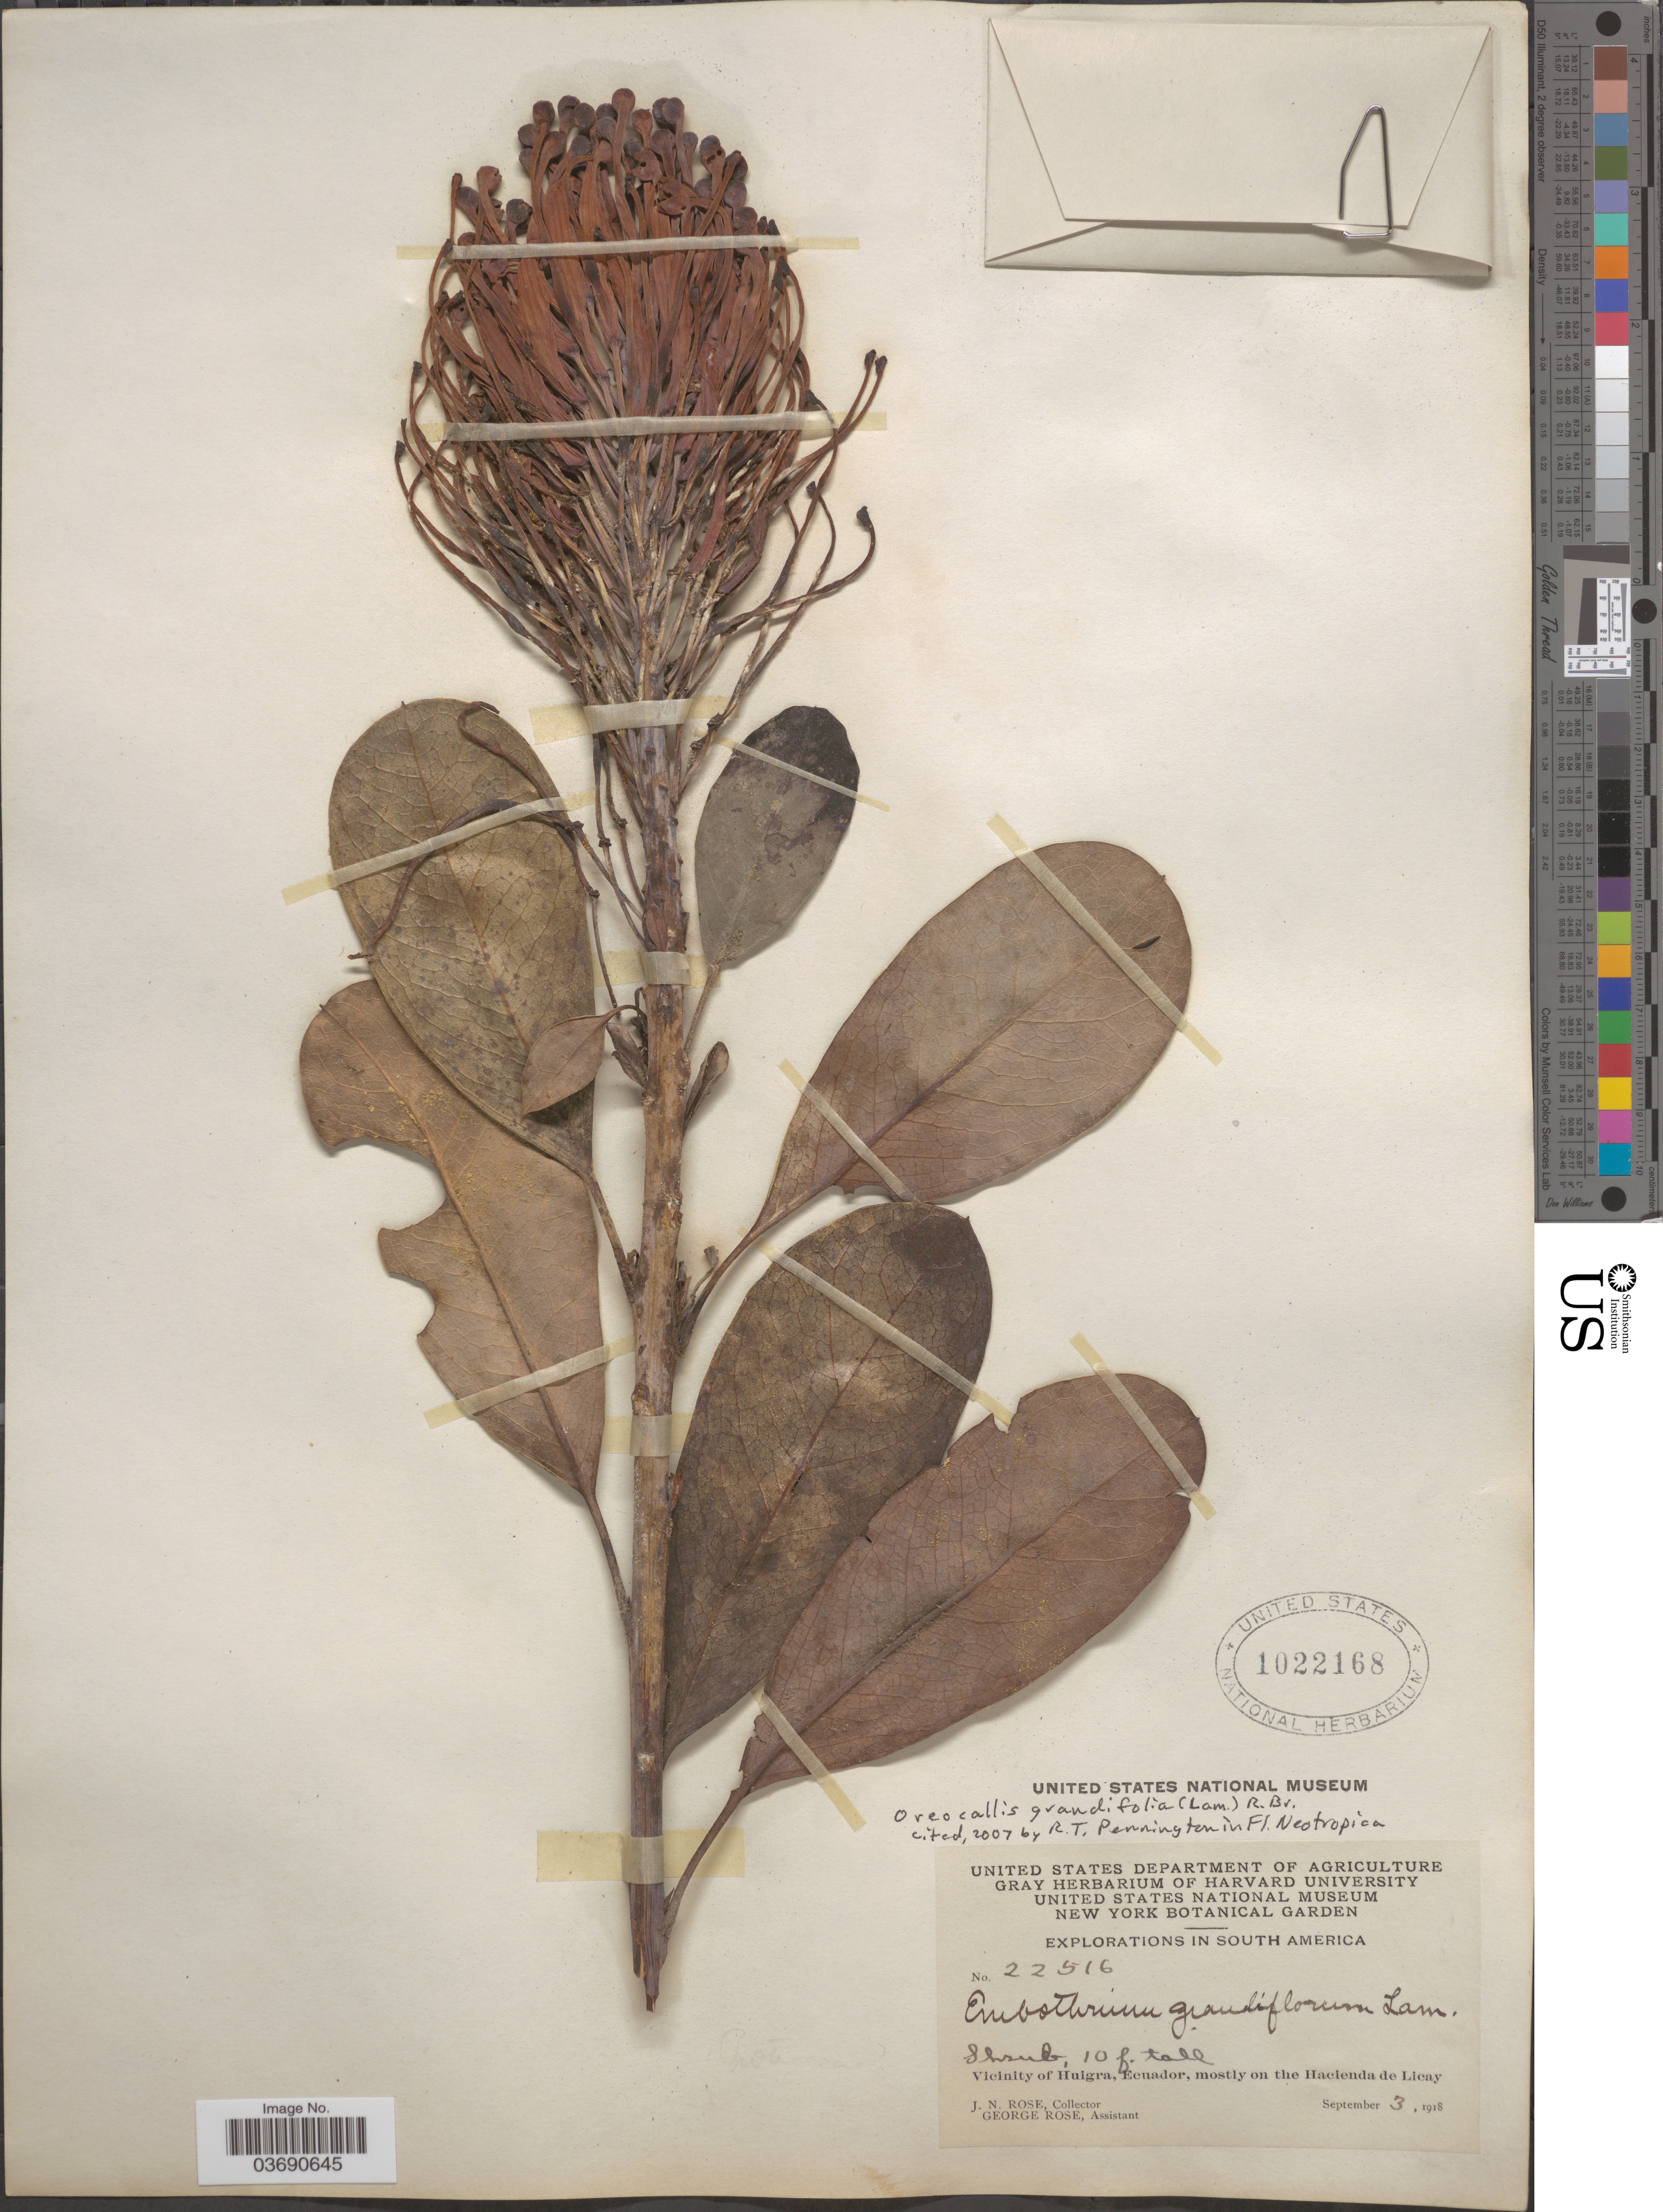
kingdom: Plantae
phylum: Tracheophyta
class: Magnoliopsida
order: Proteales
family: Proteaceae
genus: Oreocallis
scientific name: Oreocallis grandiflora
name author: (Lam.) R. Br.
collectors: J. N. Rose & G. Rose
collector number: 22516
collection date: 1918-09-03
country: Ecuador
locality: Vicinity of Huigra, mostly on the Hacienda de Licay.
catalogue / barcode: US 1022168